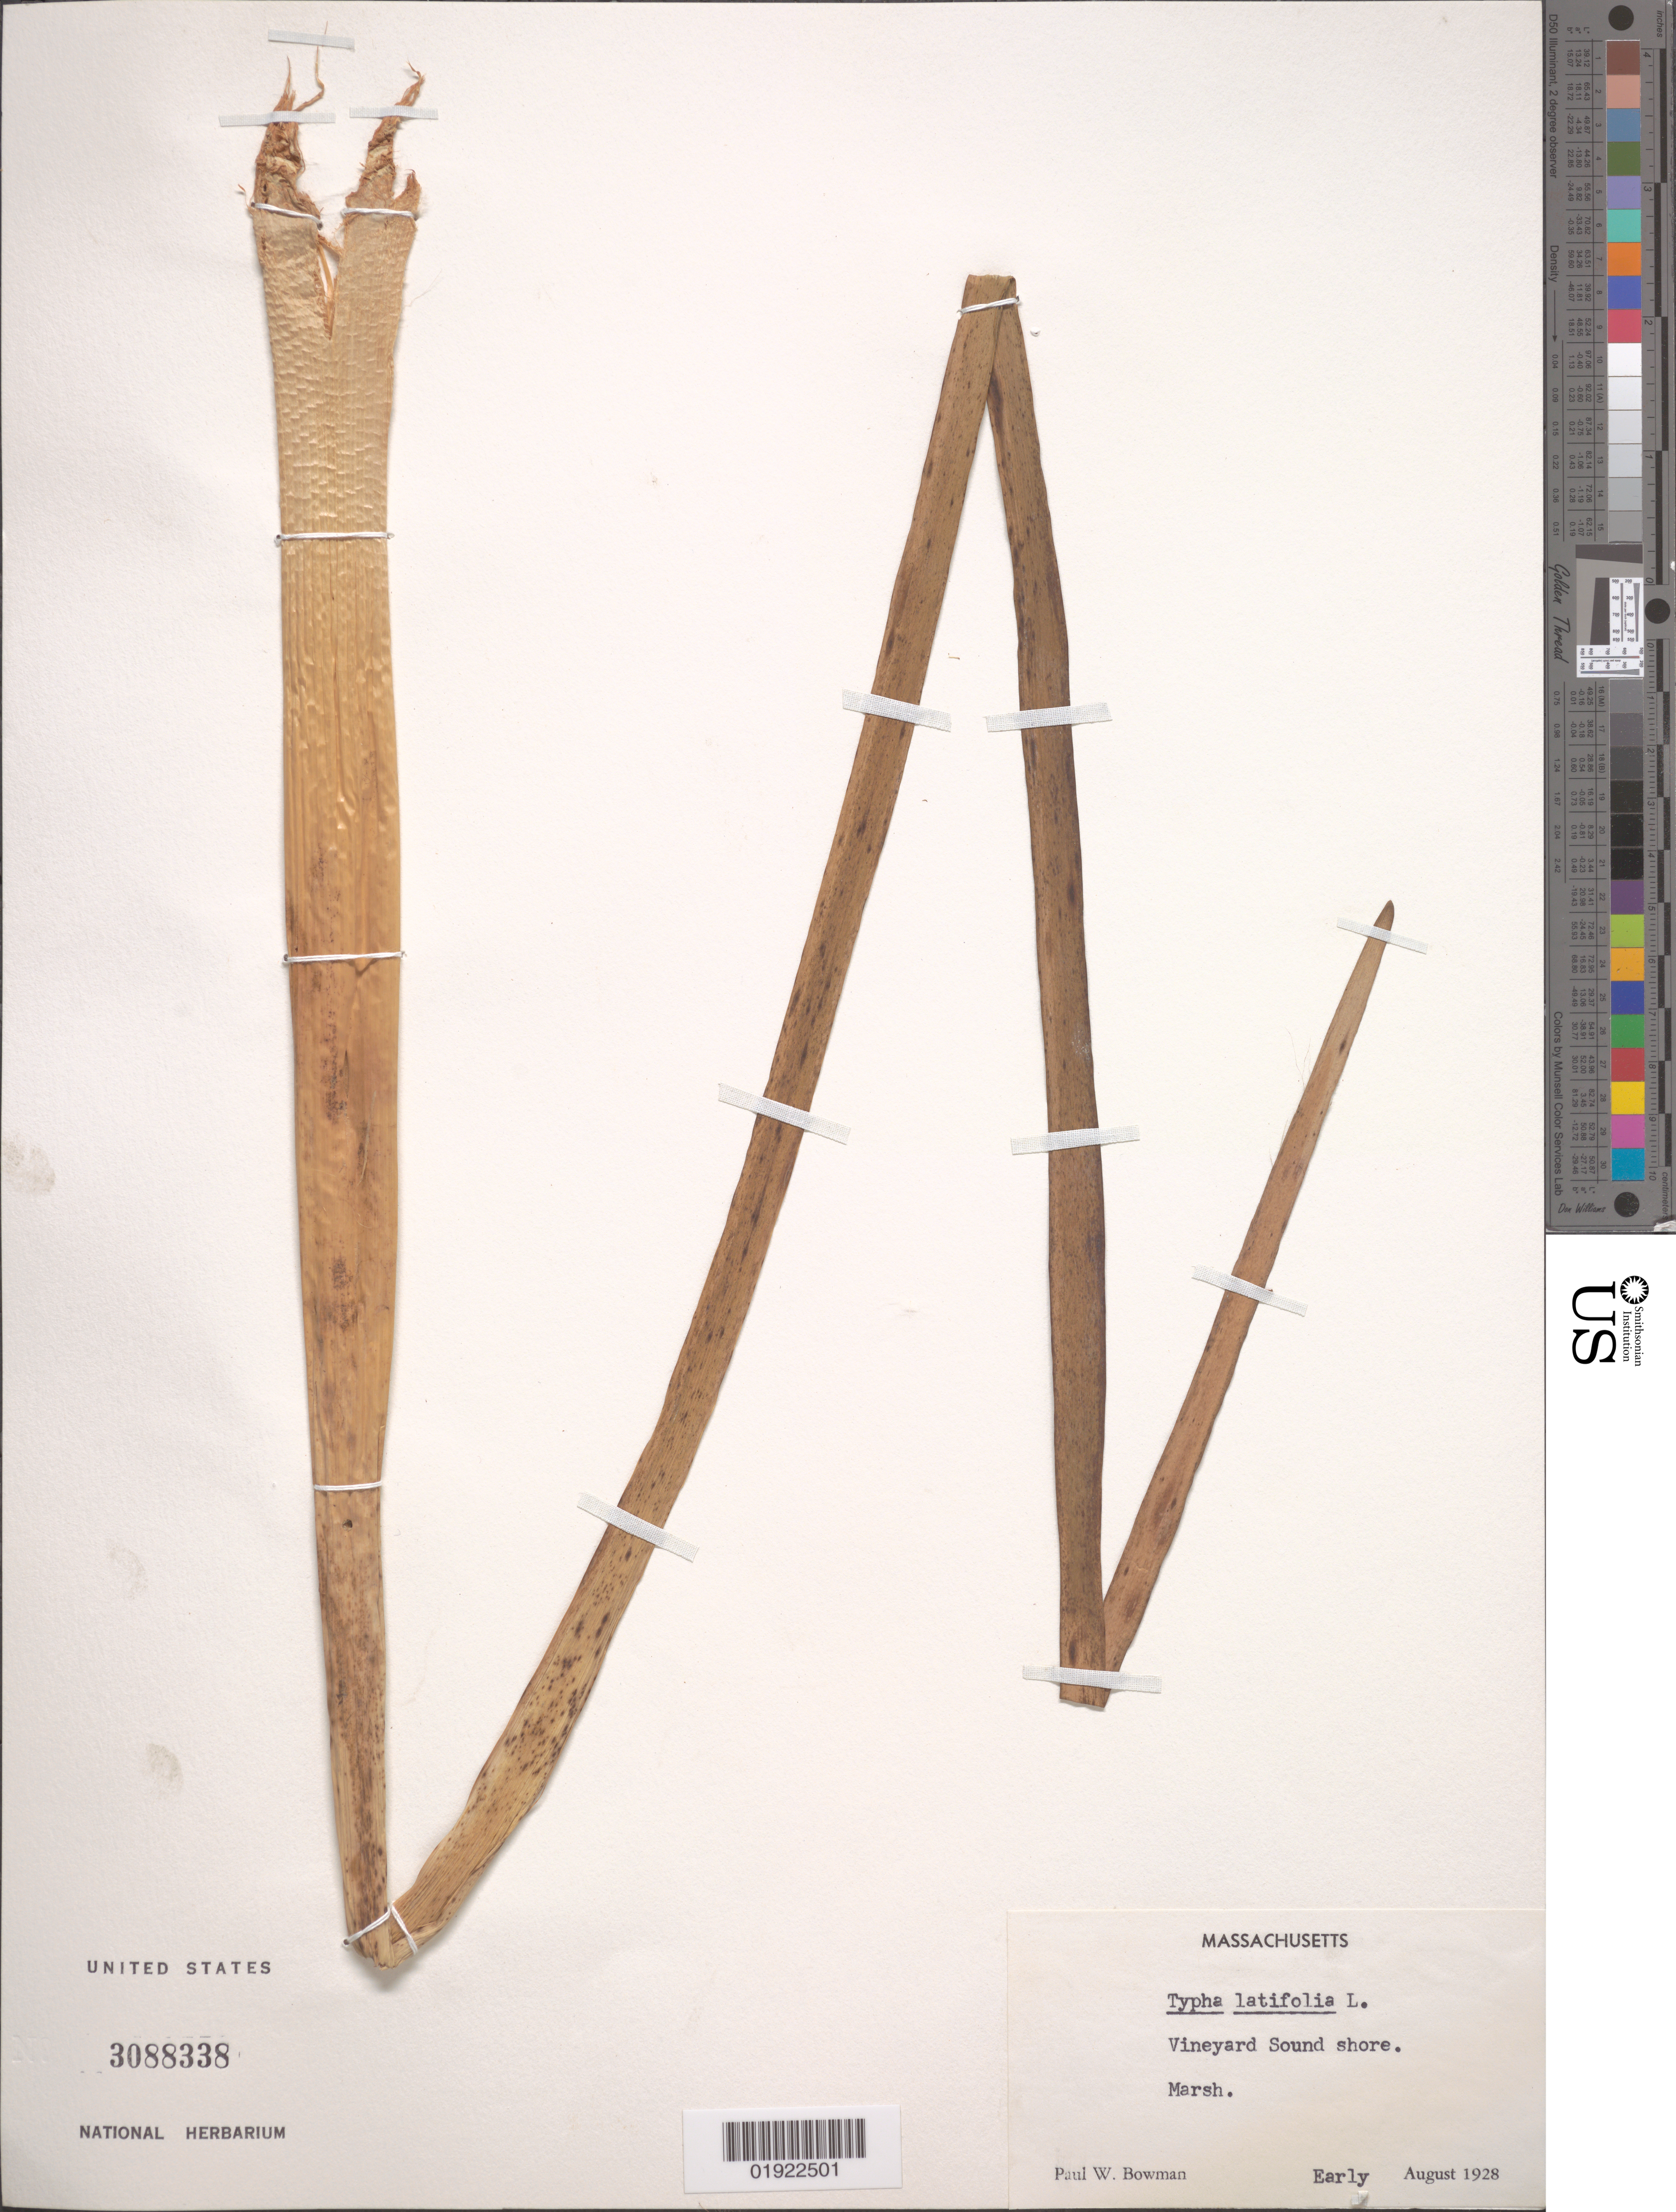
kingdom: Plantae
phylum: Tracheophyta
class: Liliopsida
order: Poales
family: Typhaceae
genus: Typha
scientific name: Typha latifolia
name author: L.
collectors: P. Bowman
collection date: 1928-08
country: United States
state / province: Massachusetts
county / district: Dukes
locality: Vineyard Sound Shore.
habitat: Marsh.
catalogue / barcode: US 3088338